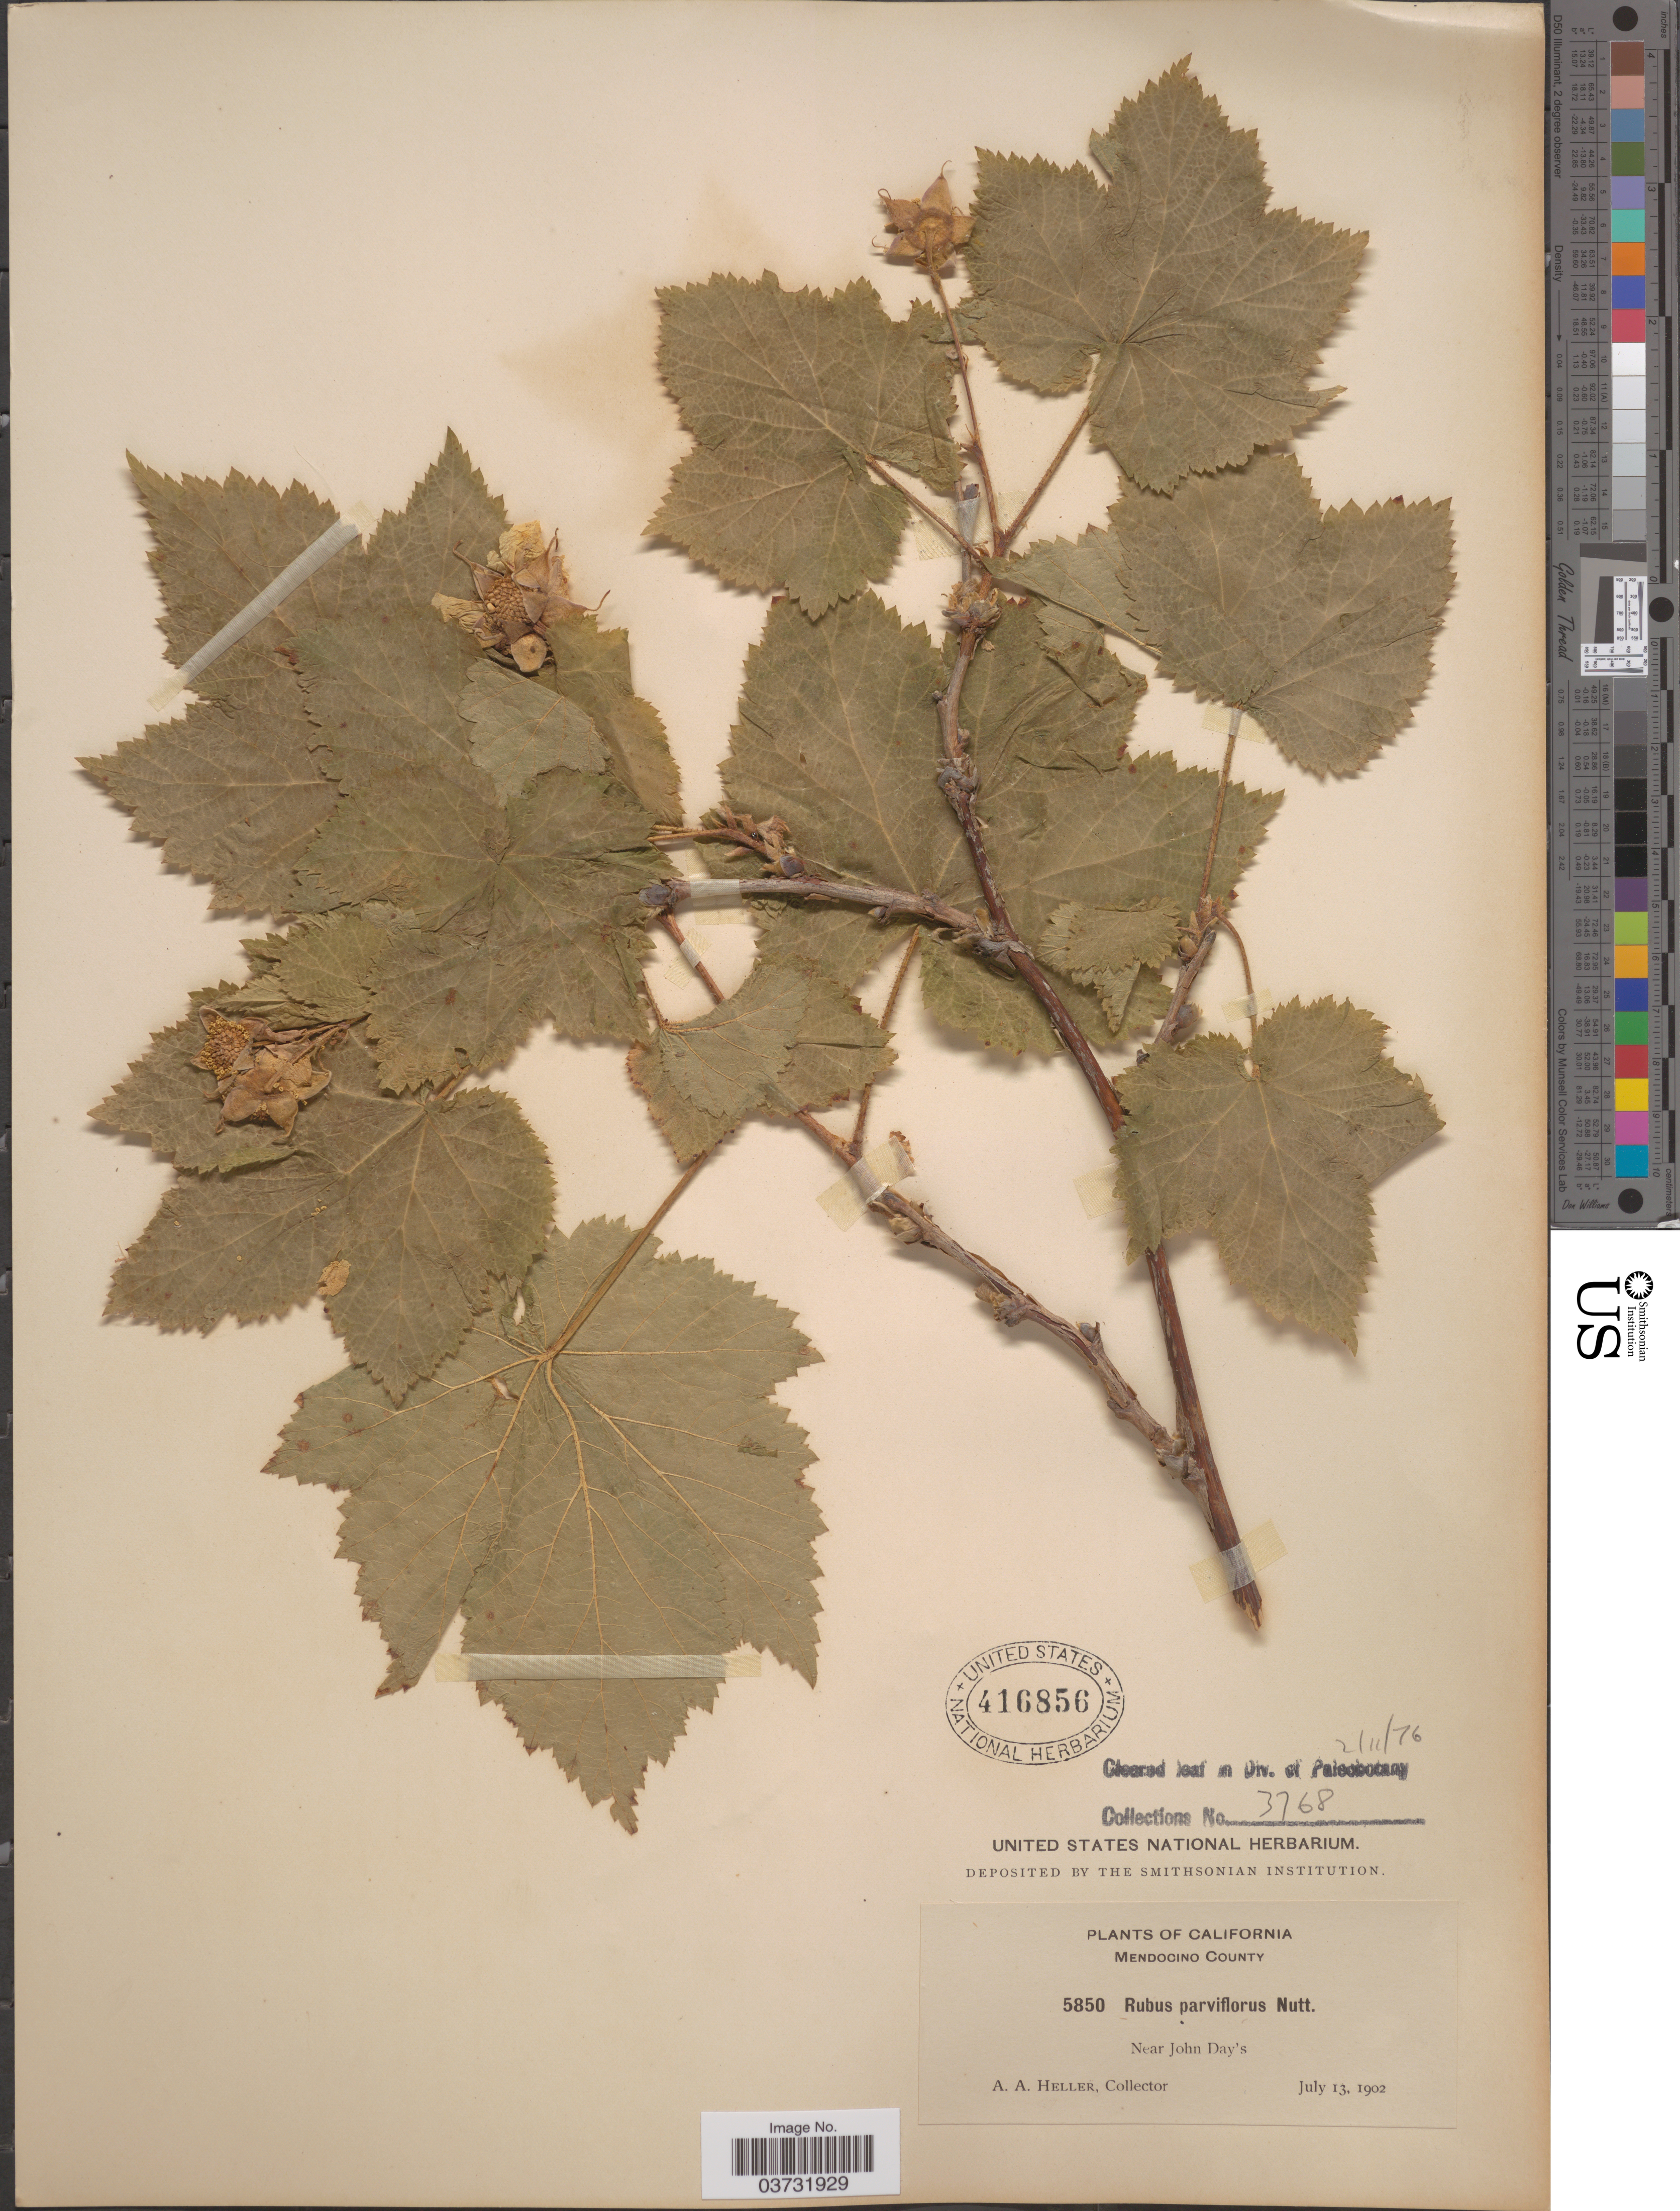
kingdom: Plantae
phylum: Tracheophyta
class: Magnoliopsida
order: Rosales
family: Rosaceae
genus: Rubus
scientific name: Rubus parviflorus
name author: Nutt.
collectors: A. A. Heller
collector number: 5850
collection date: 1902-07-13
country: United States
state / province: California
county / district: Mendocino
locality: Mendocina County. Near John Day's.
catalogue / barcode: US 416856